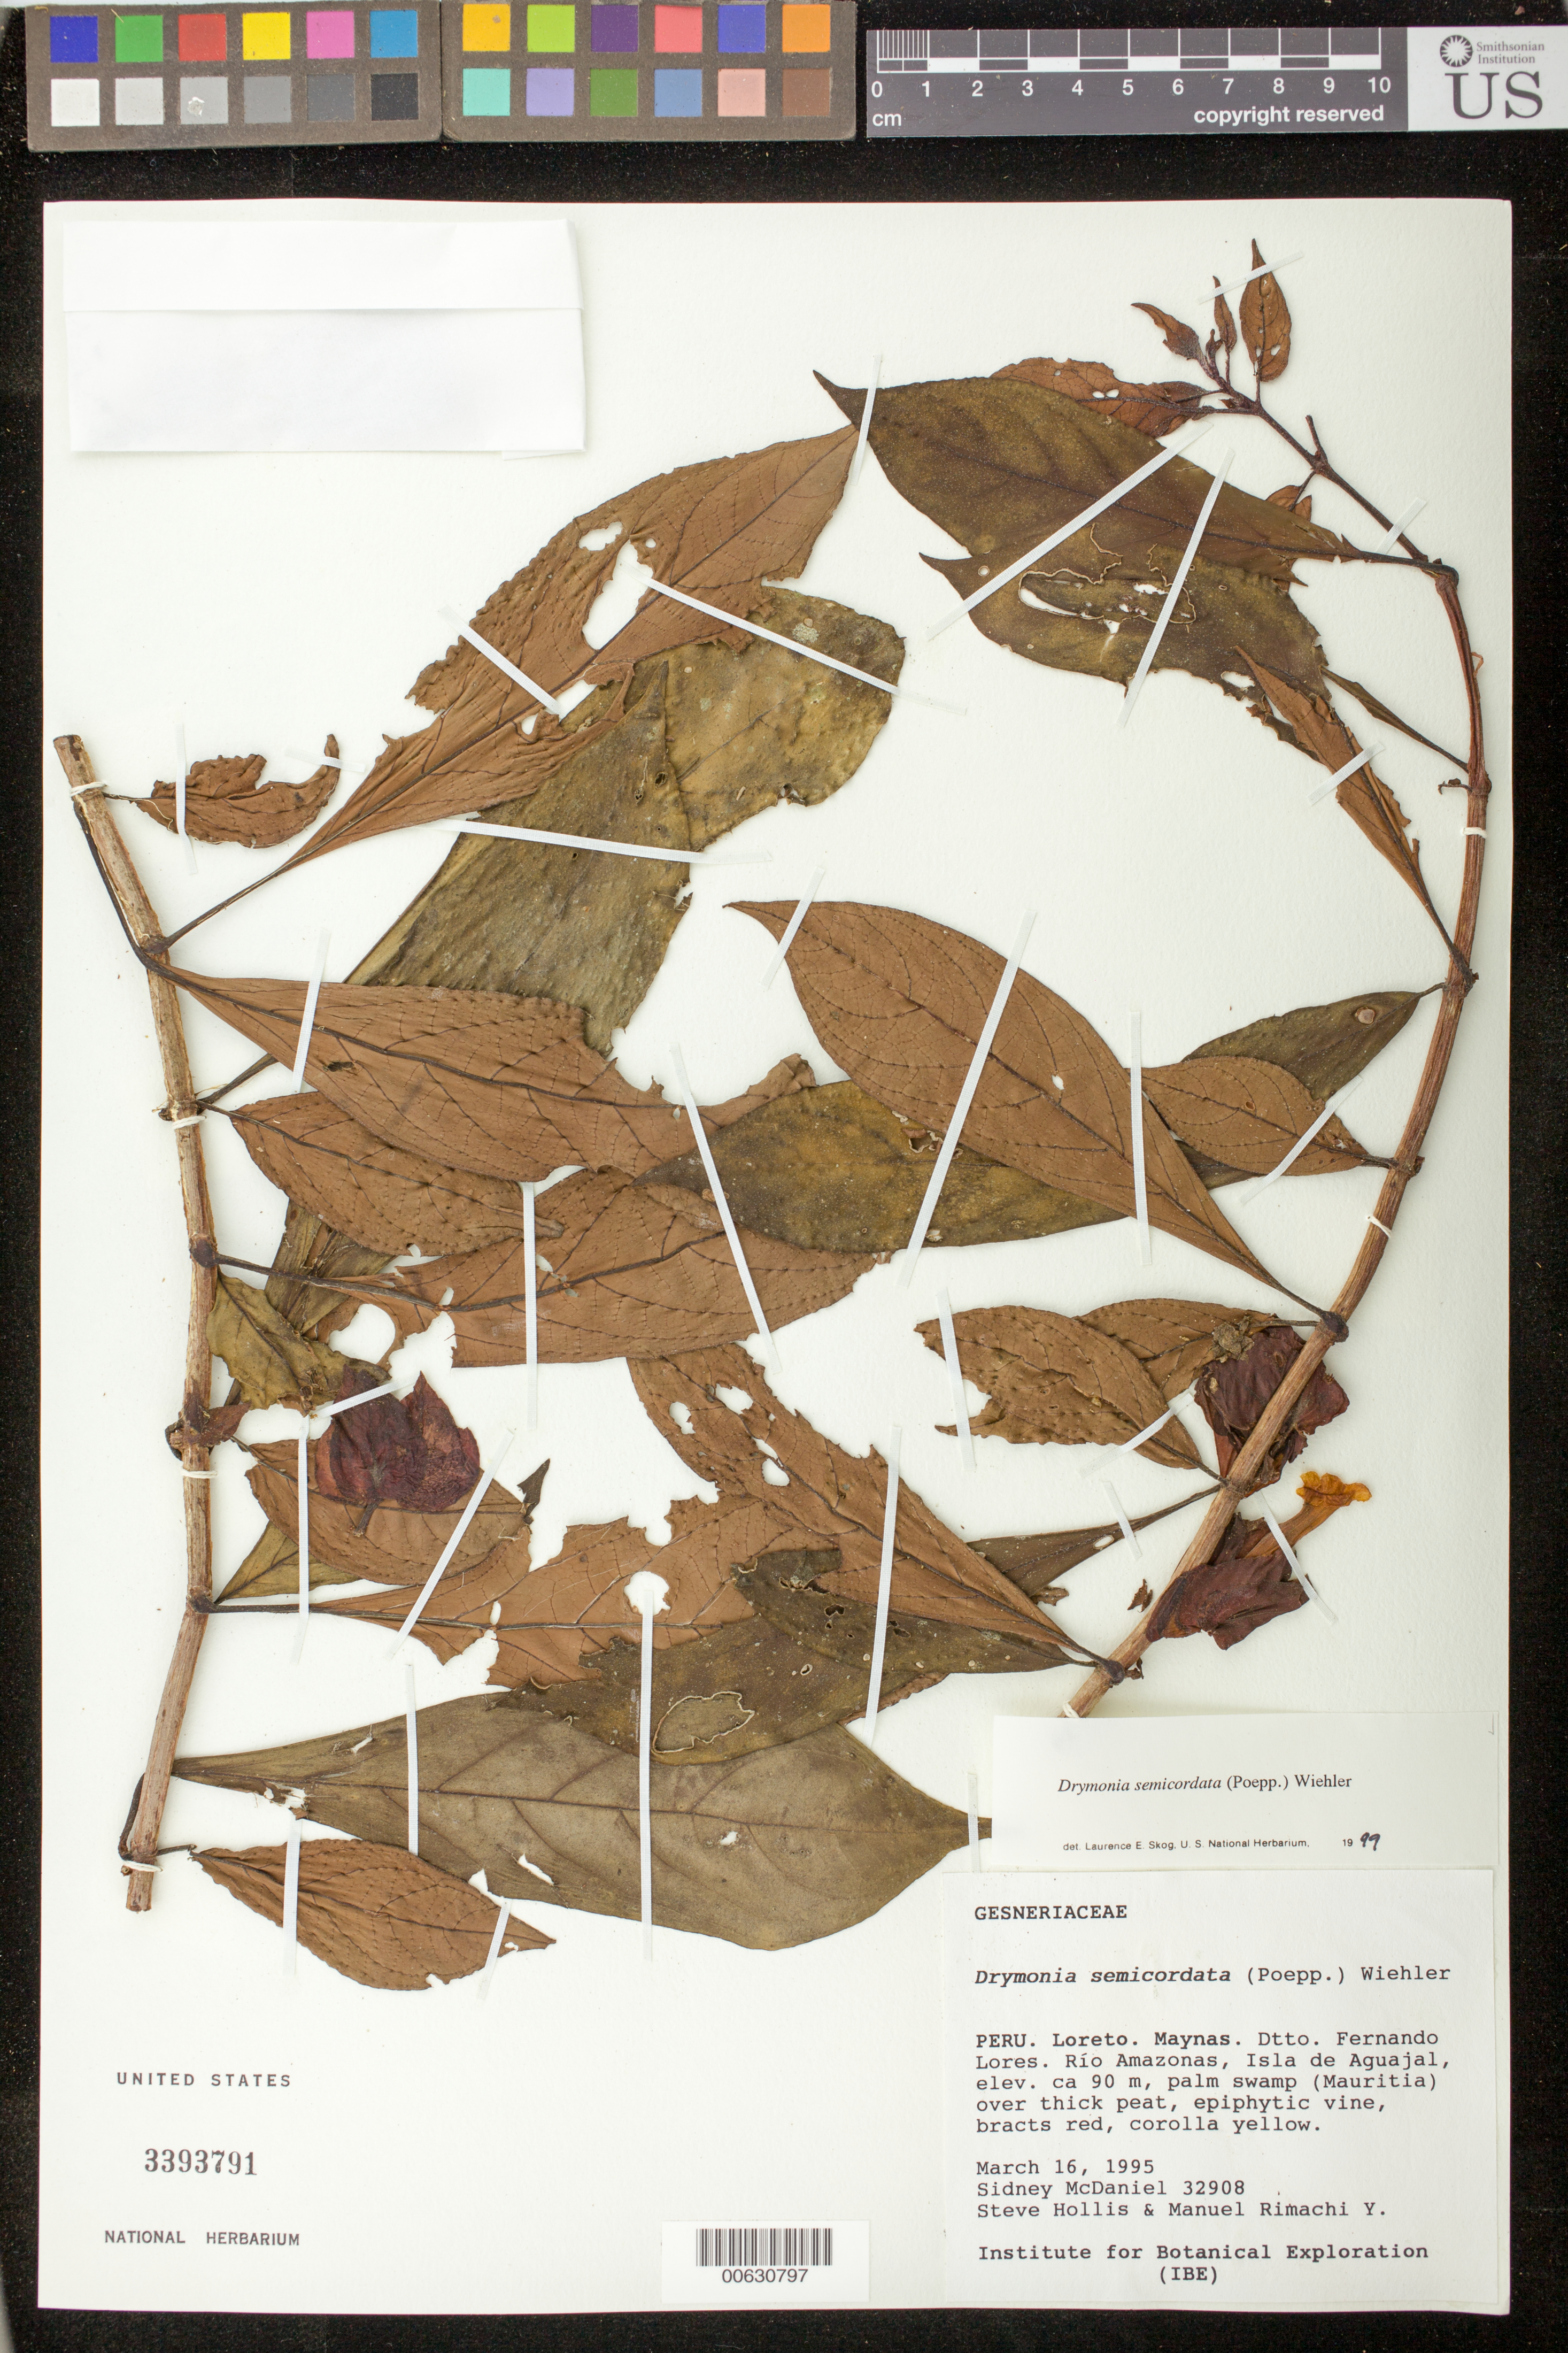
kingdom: Plantae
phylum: Tracheophyta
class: Magnoliopsida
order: Lamiales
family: Gesneriaceae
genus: Drymonia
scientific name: Drymonia semicordata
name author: (Poepp.) Wiehler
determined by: Skog, Laurence E.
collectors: S. McDaniel & M. Rimachi Y.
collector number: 32908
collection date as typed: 16 Mar 1995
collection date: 1995-03-16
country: Peru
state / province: Loreto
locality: Maynas, Dtto. Fernando Lores, Río Amazonas, Isla de Aguajal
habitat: Palm swamp (Mauritia) over thick peat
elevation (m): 90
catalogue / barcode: US 3393791